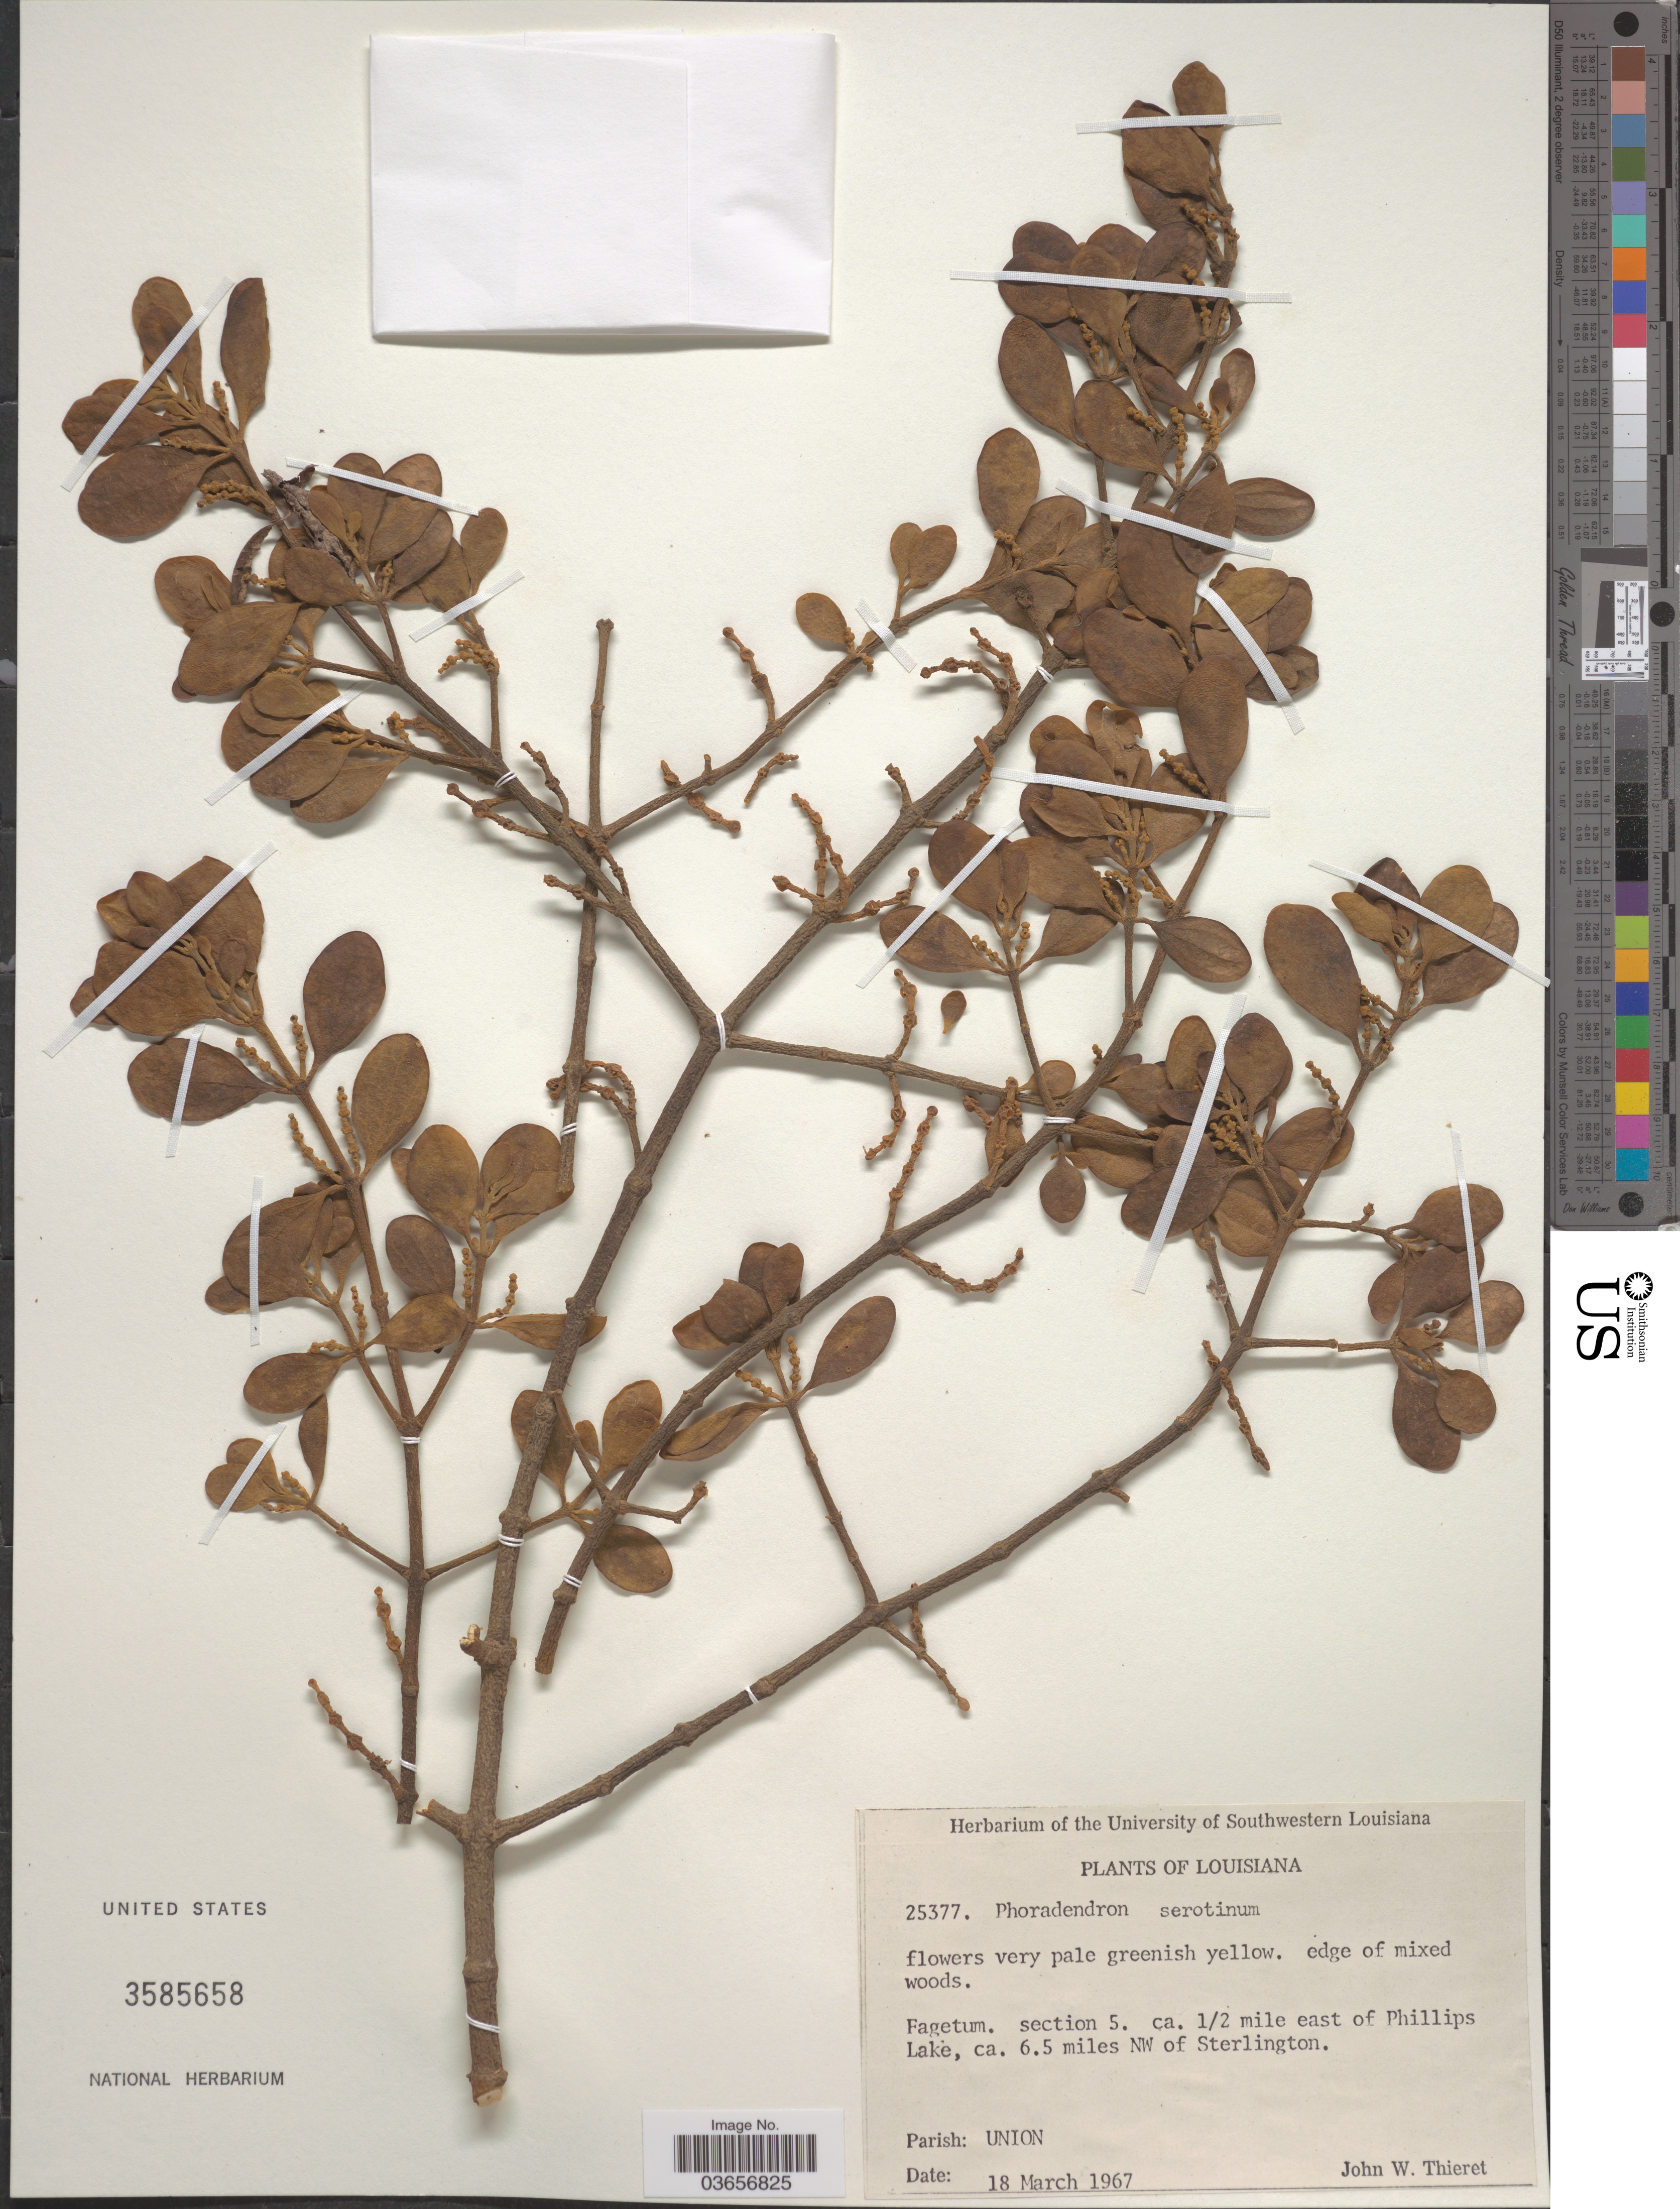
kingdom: Plantae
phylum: Tracheophyta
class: Magnoliopsida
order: Santalales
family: Viscaceae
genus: Phoradendron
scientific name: Phoradendron flavescens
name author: Nutt.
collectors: J. W. Thieret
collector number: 25377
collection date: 1967-03-18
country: United States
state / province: Louisiana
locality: Fagetum. section 5. ca. 1/2 mile east of Phillips Lake, ca. 6.5 miles NW of Sterlington. Parish: Union.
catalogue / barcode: US 3585658